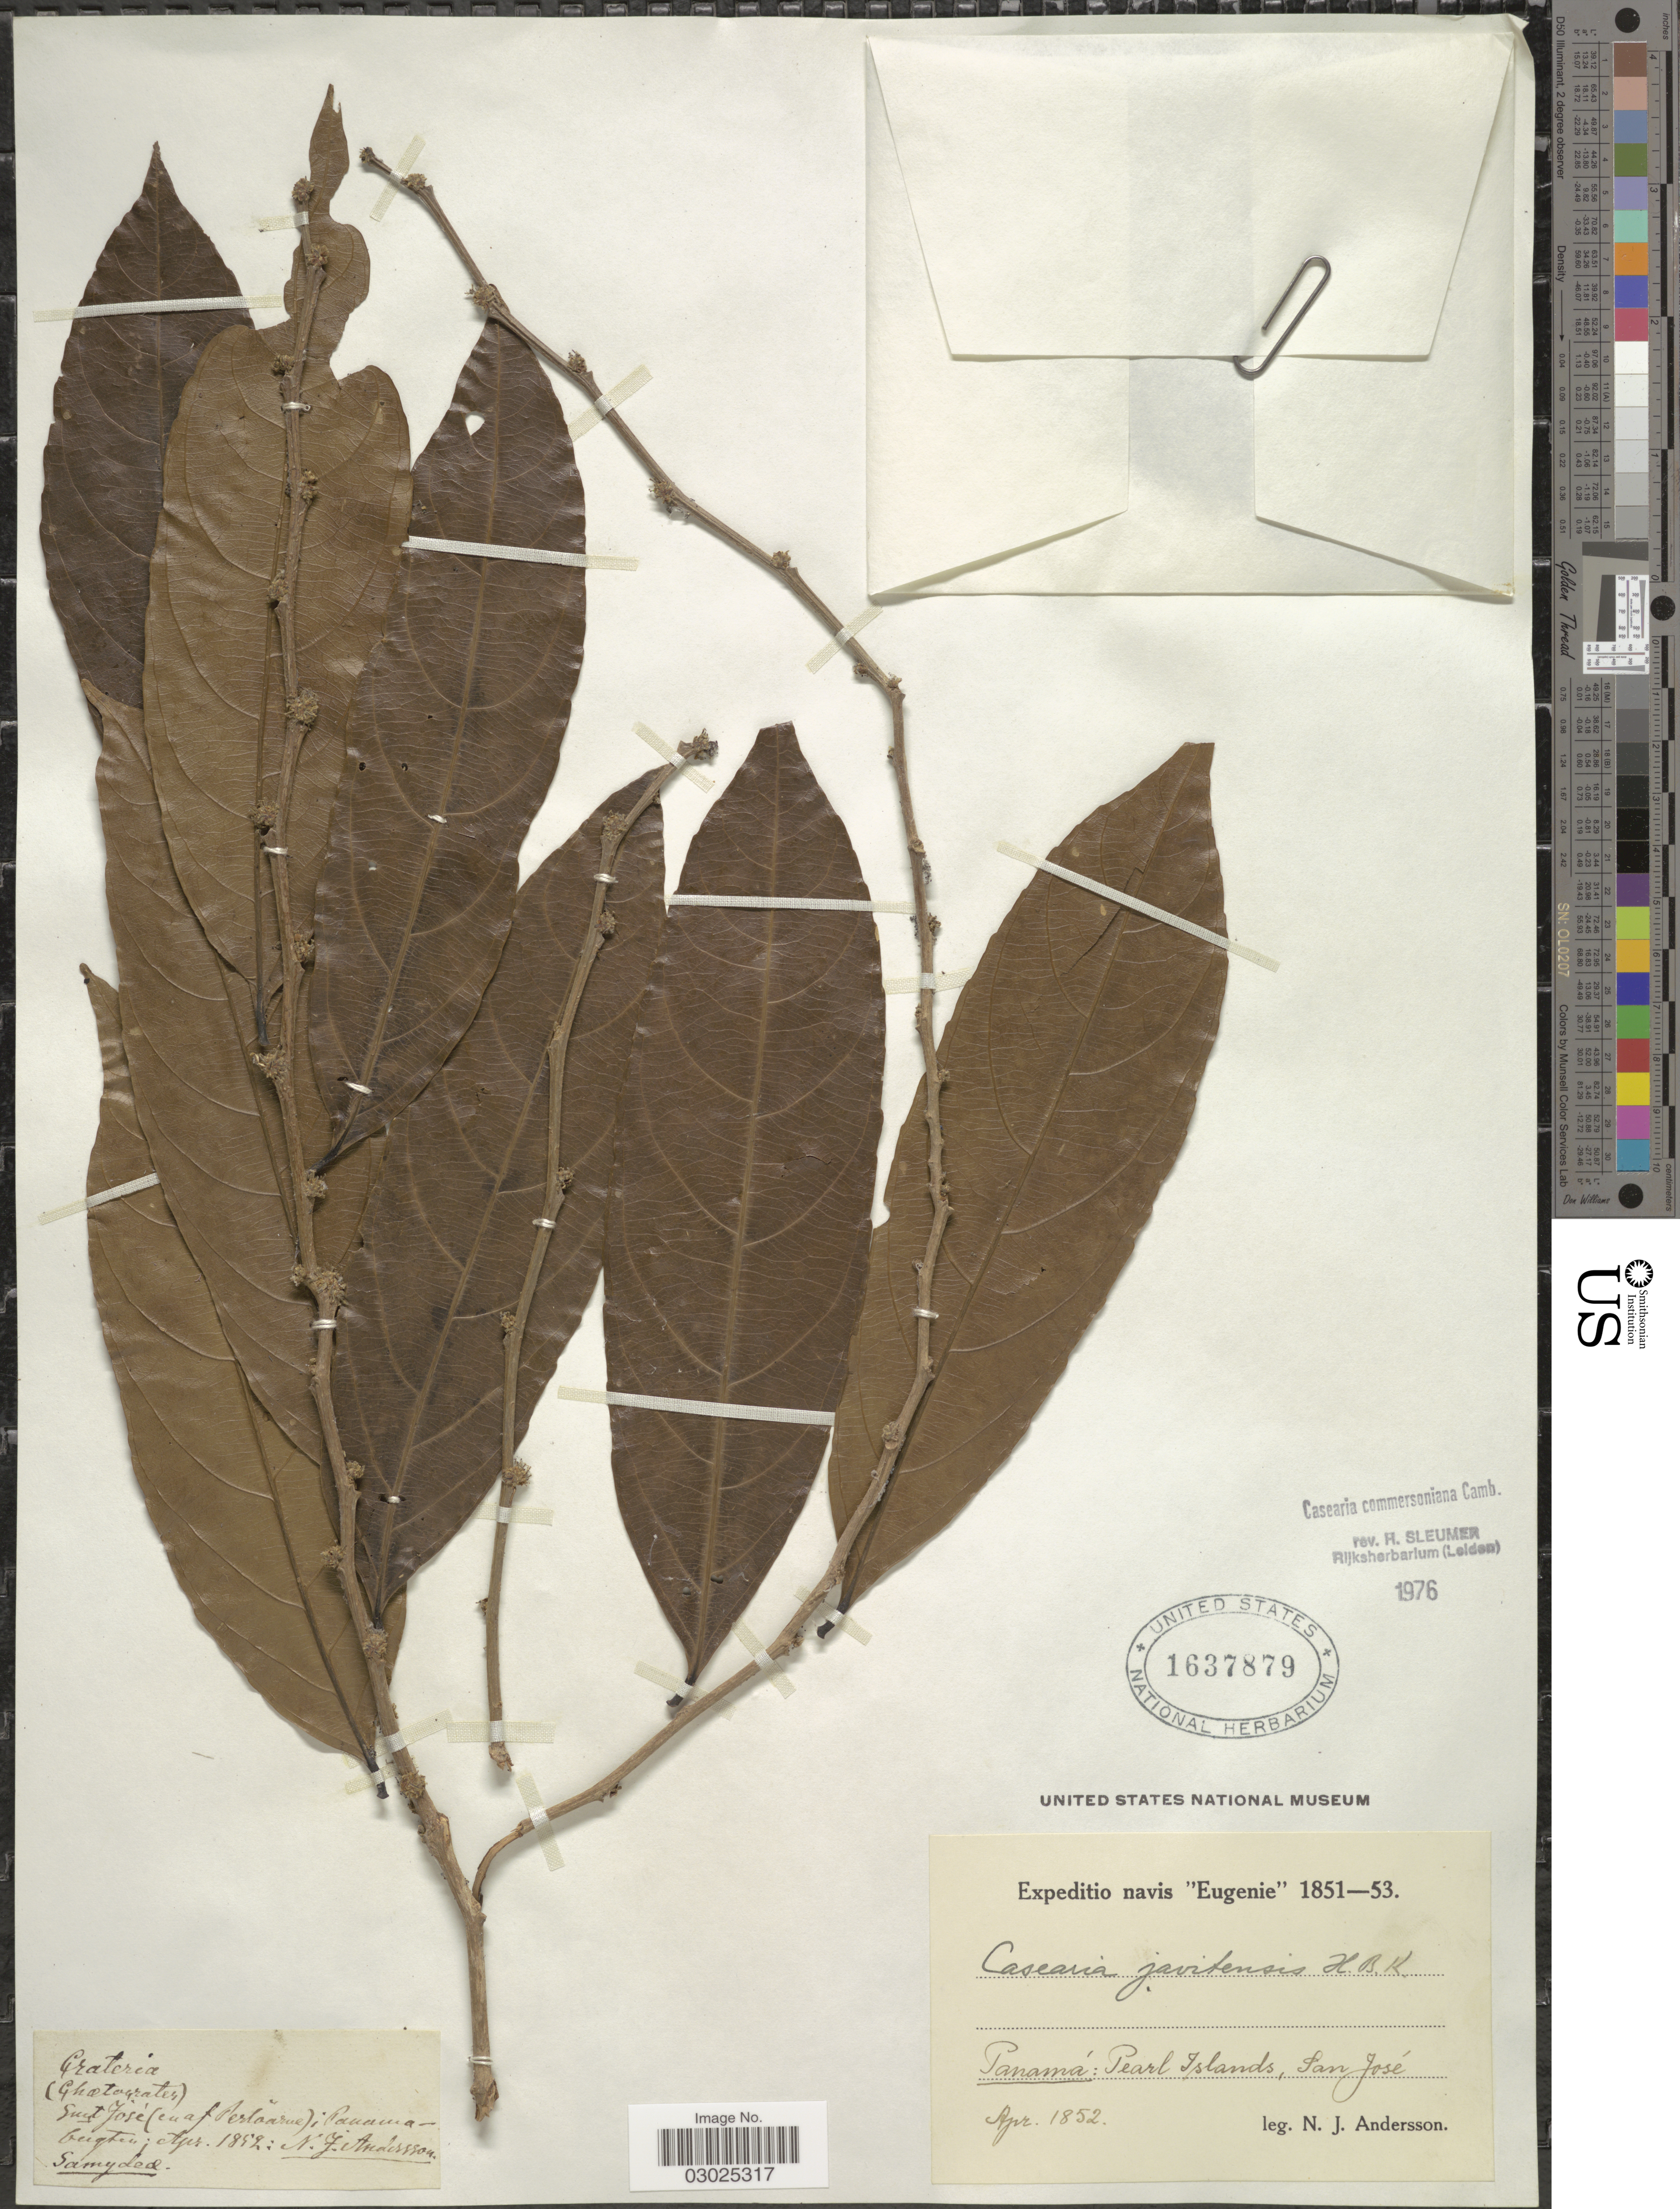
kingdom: Plantae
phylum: Tracheophyta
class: Magnoliopsida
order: Malpighiales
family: Salicaceae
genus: Piparea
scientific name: Piparea dentata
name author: Aubl.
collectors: N. J. Andersson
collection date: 1852-04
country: Panama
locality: Pearl Islands, San José.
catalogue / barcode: US 1637879